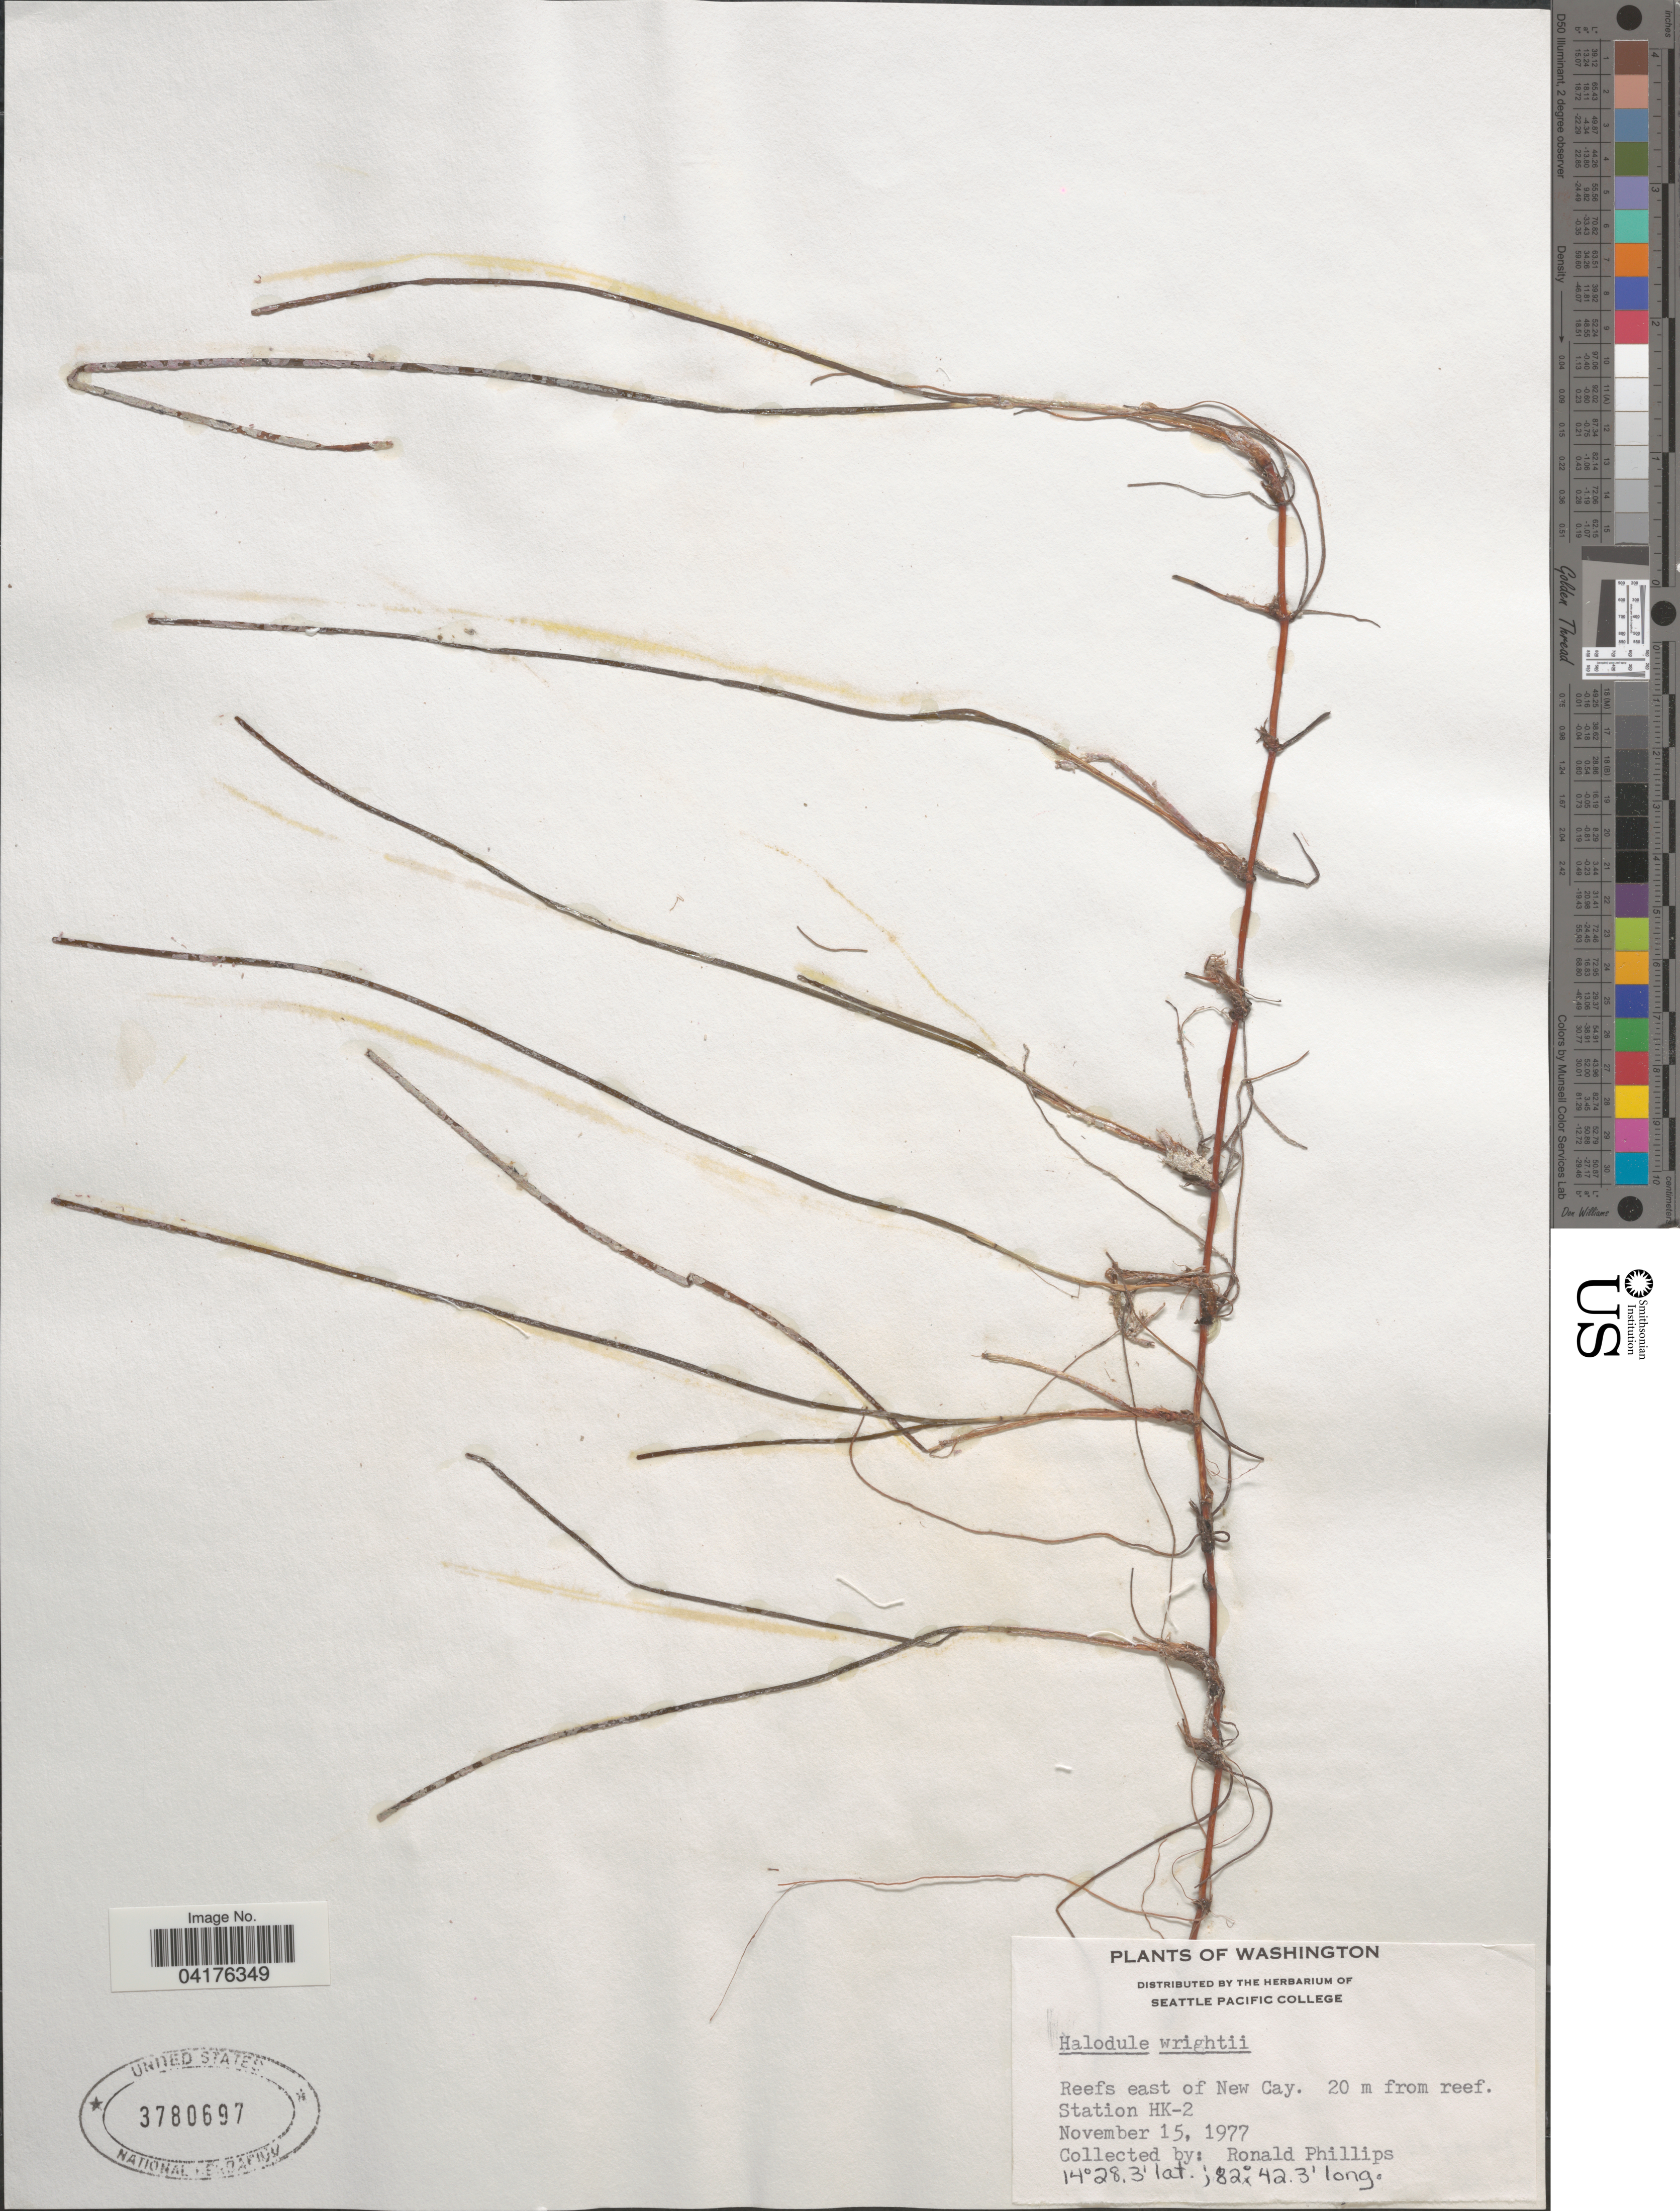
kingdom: Plantae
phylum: Tracheophyta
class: Liliopsida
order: Alismatales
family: Cymodoceaceae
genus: Halodule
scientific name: Halodule wrightii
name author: Asch.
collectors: R. C. Phillips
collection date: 1977-11-15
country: United States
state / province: Washington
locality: Reefs east of New Cay. 20 m from reef. Station HK-2.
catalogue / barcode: US 3780697